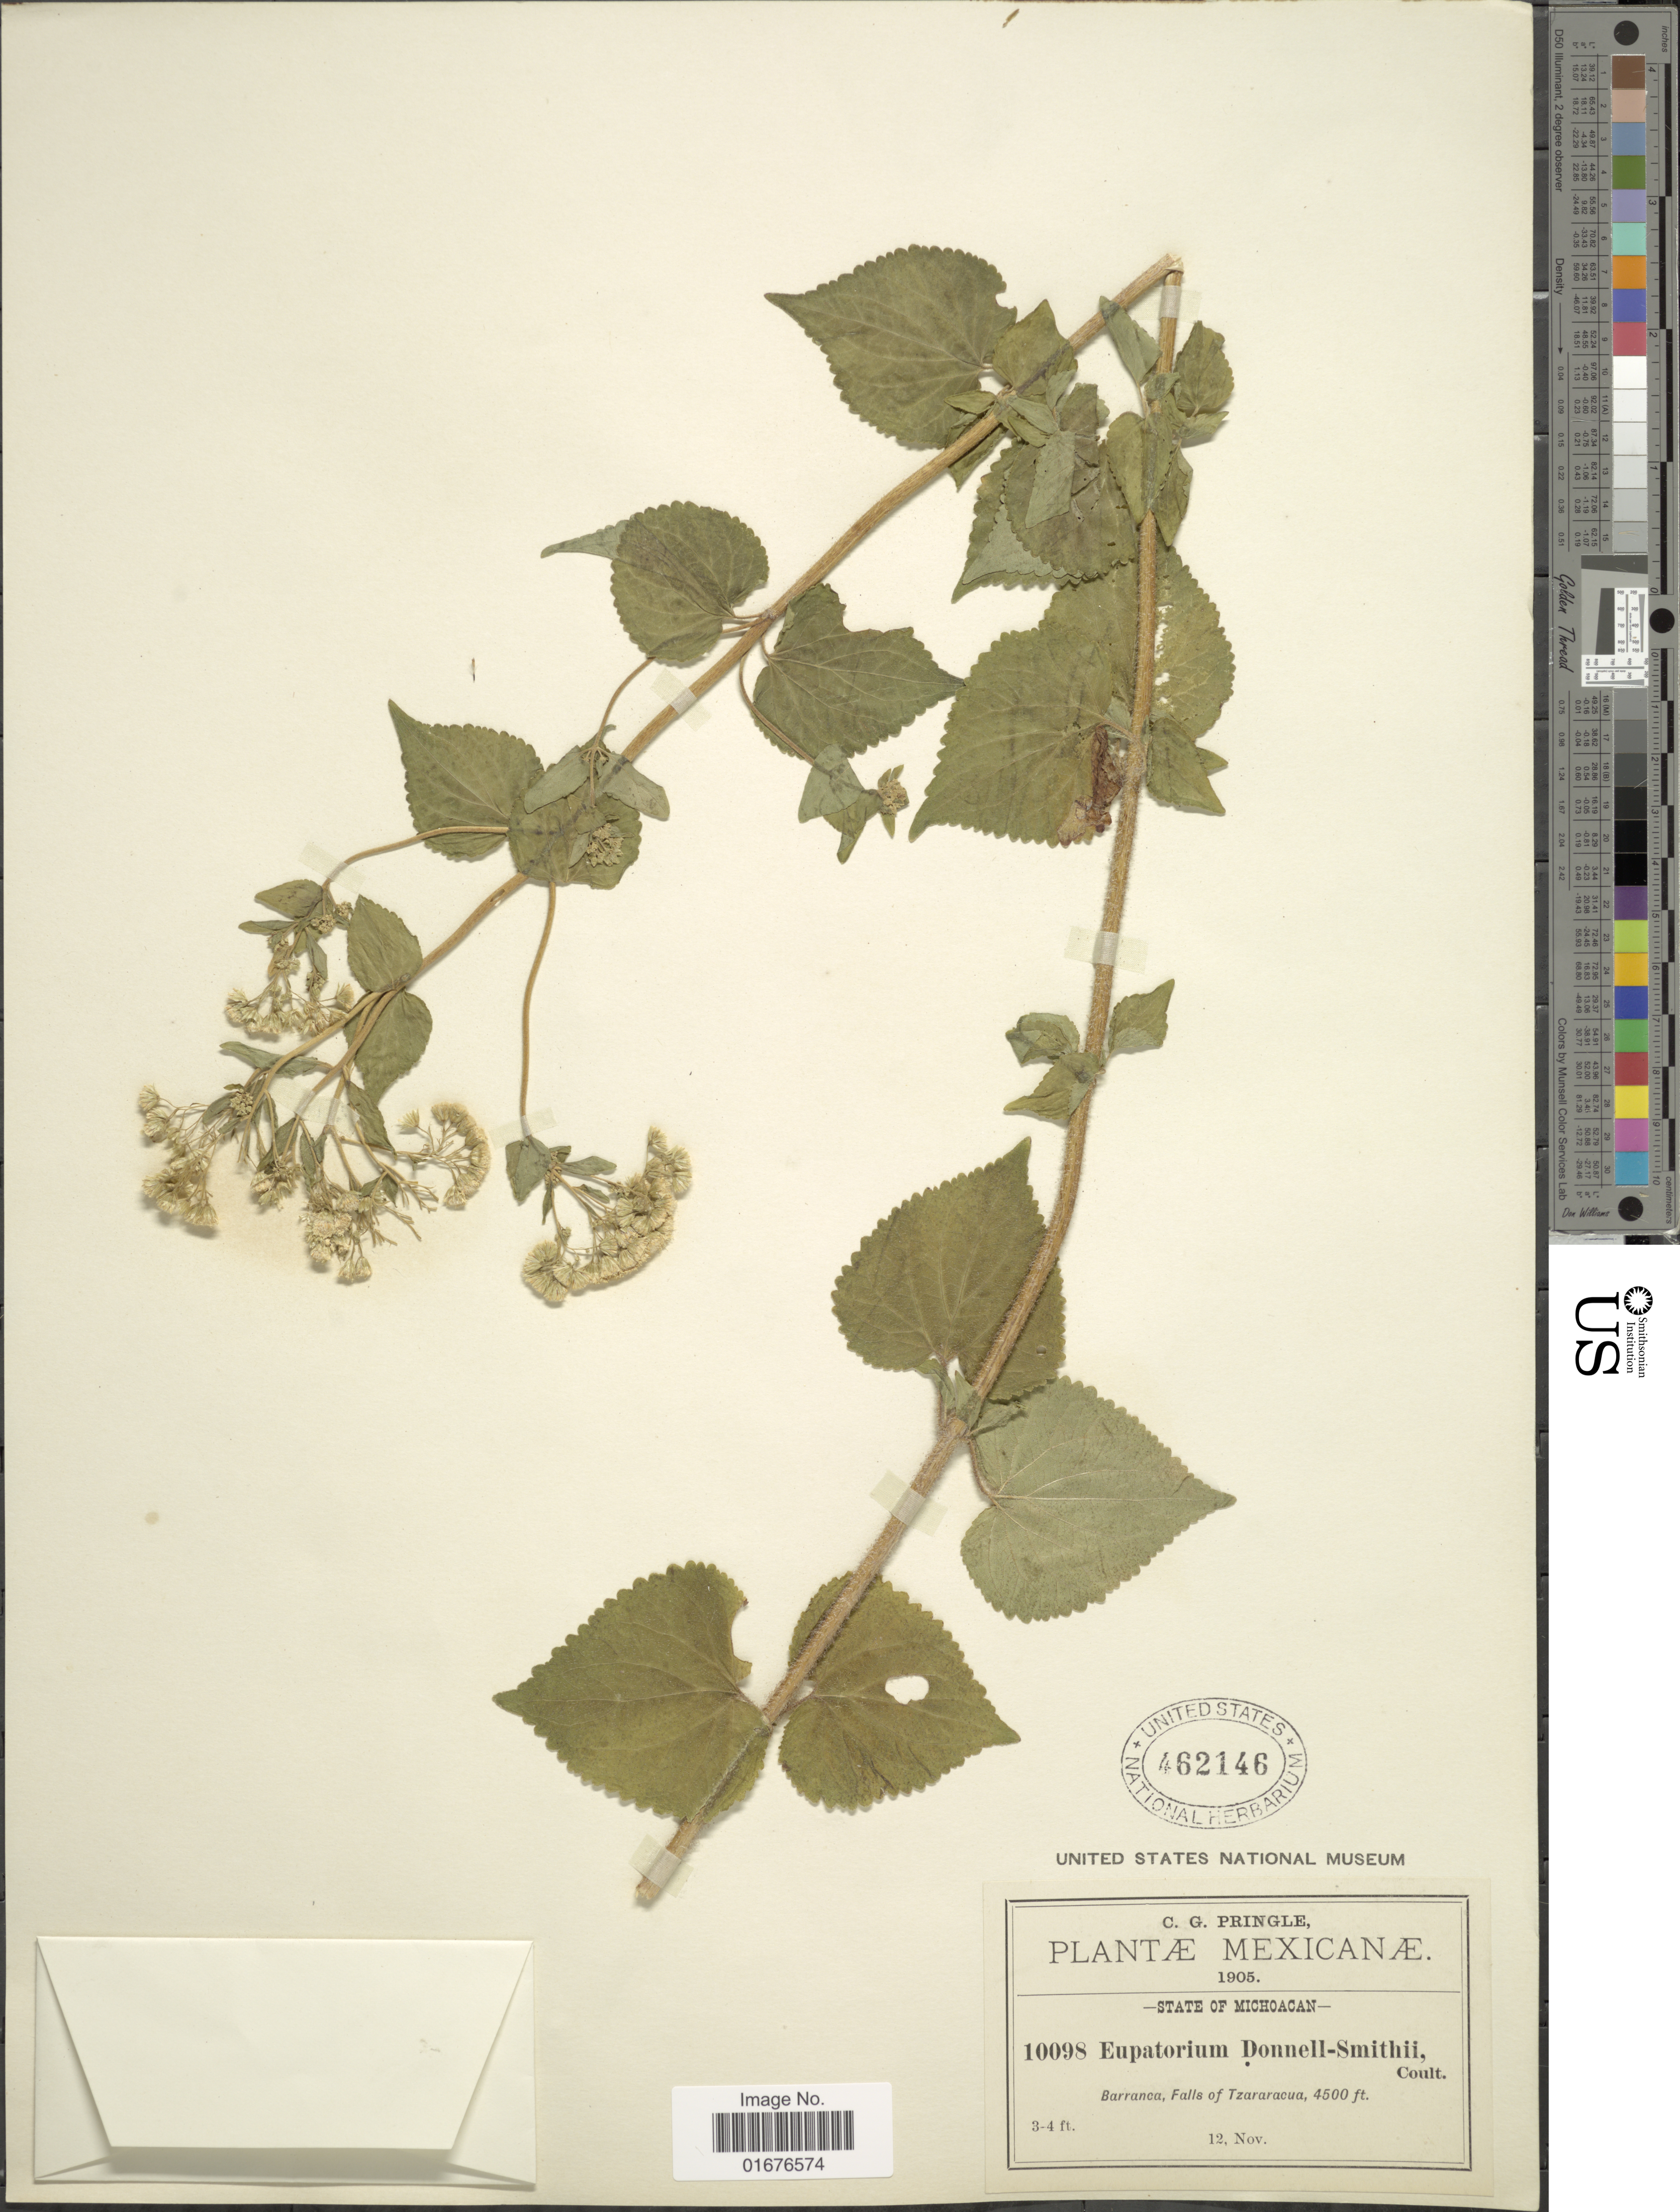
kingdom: Plantae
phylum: Tracheophyta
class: Magnoliopsida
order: Asterales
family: Asteraceae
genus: Ageratina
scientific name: Ageratina pichinchensis var. bustamenta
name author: (DC.) R.M. King & H. Rob.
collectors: C. G. Pringle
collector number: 10098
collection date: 1905-11-12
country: Mexico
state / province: Michoacán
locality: Barranca, Falls of Tzaracuaca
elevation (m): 1372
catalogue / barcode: US 462146